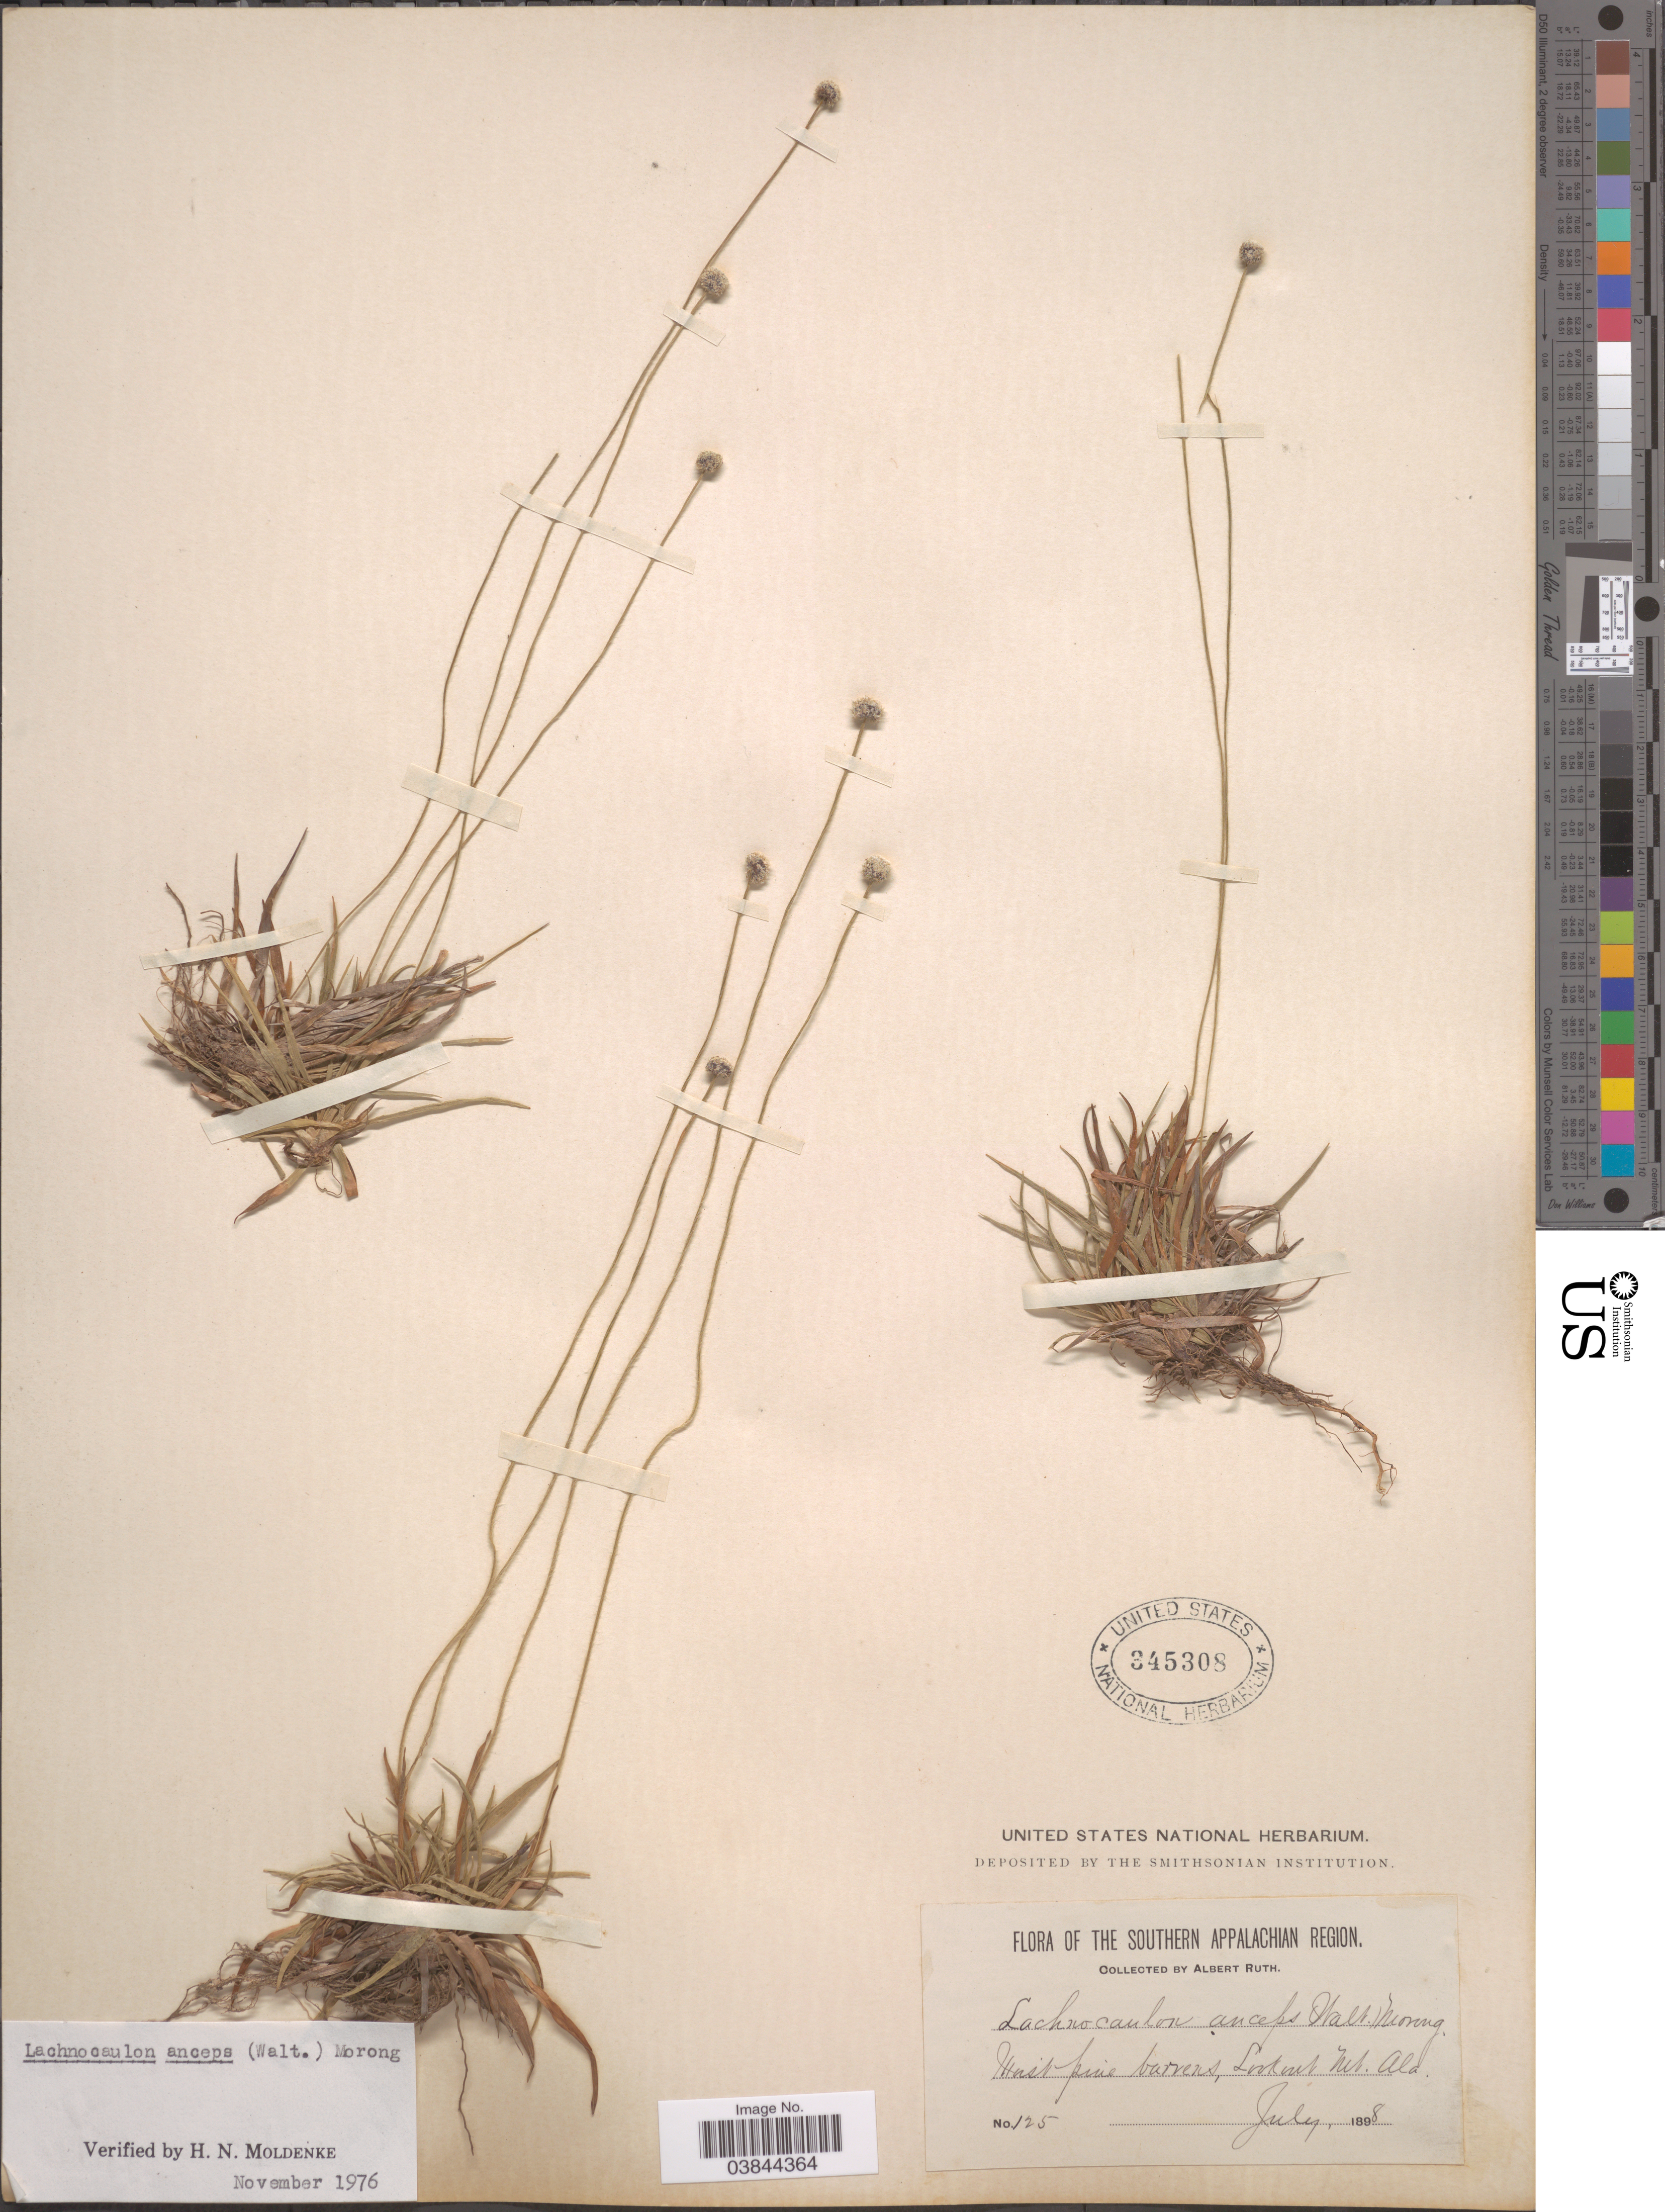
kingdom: Plantae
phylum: Tracheophyta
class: Liliopsida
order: Poales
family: Eriocaulaceae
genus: Lachnocaulon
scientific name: Lachnocaulon michauxii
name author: Kunth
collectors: A. Ruth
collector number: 125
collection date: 1898-07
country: United States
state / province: Alabama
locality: Southern Appalachian Region. Lookout Mt.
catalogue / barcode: US 345308